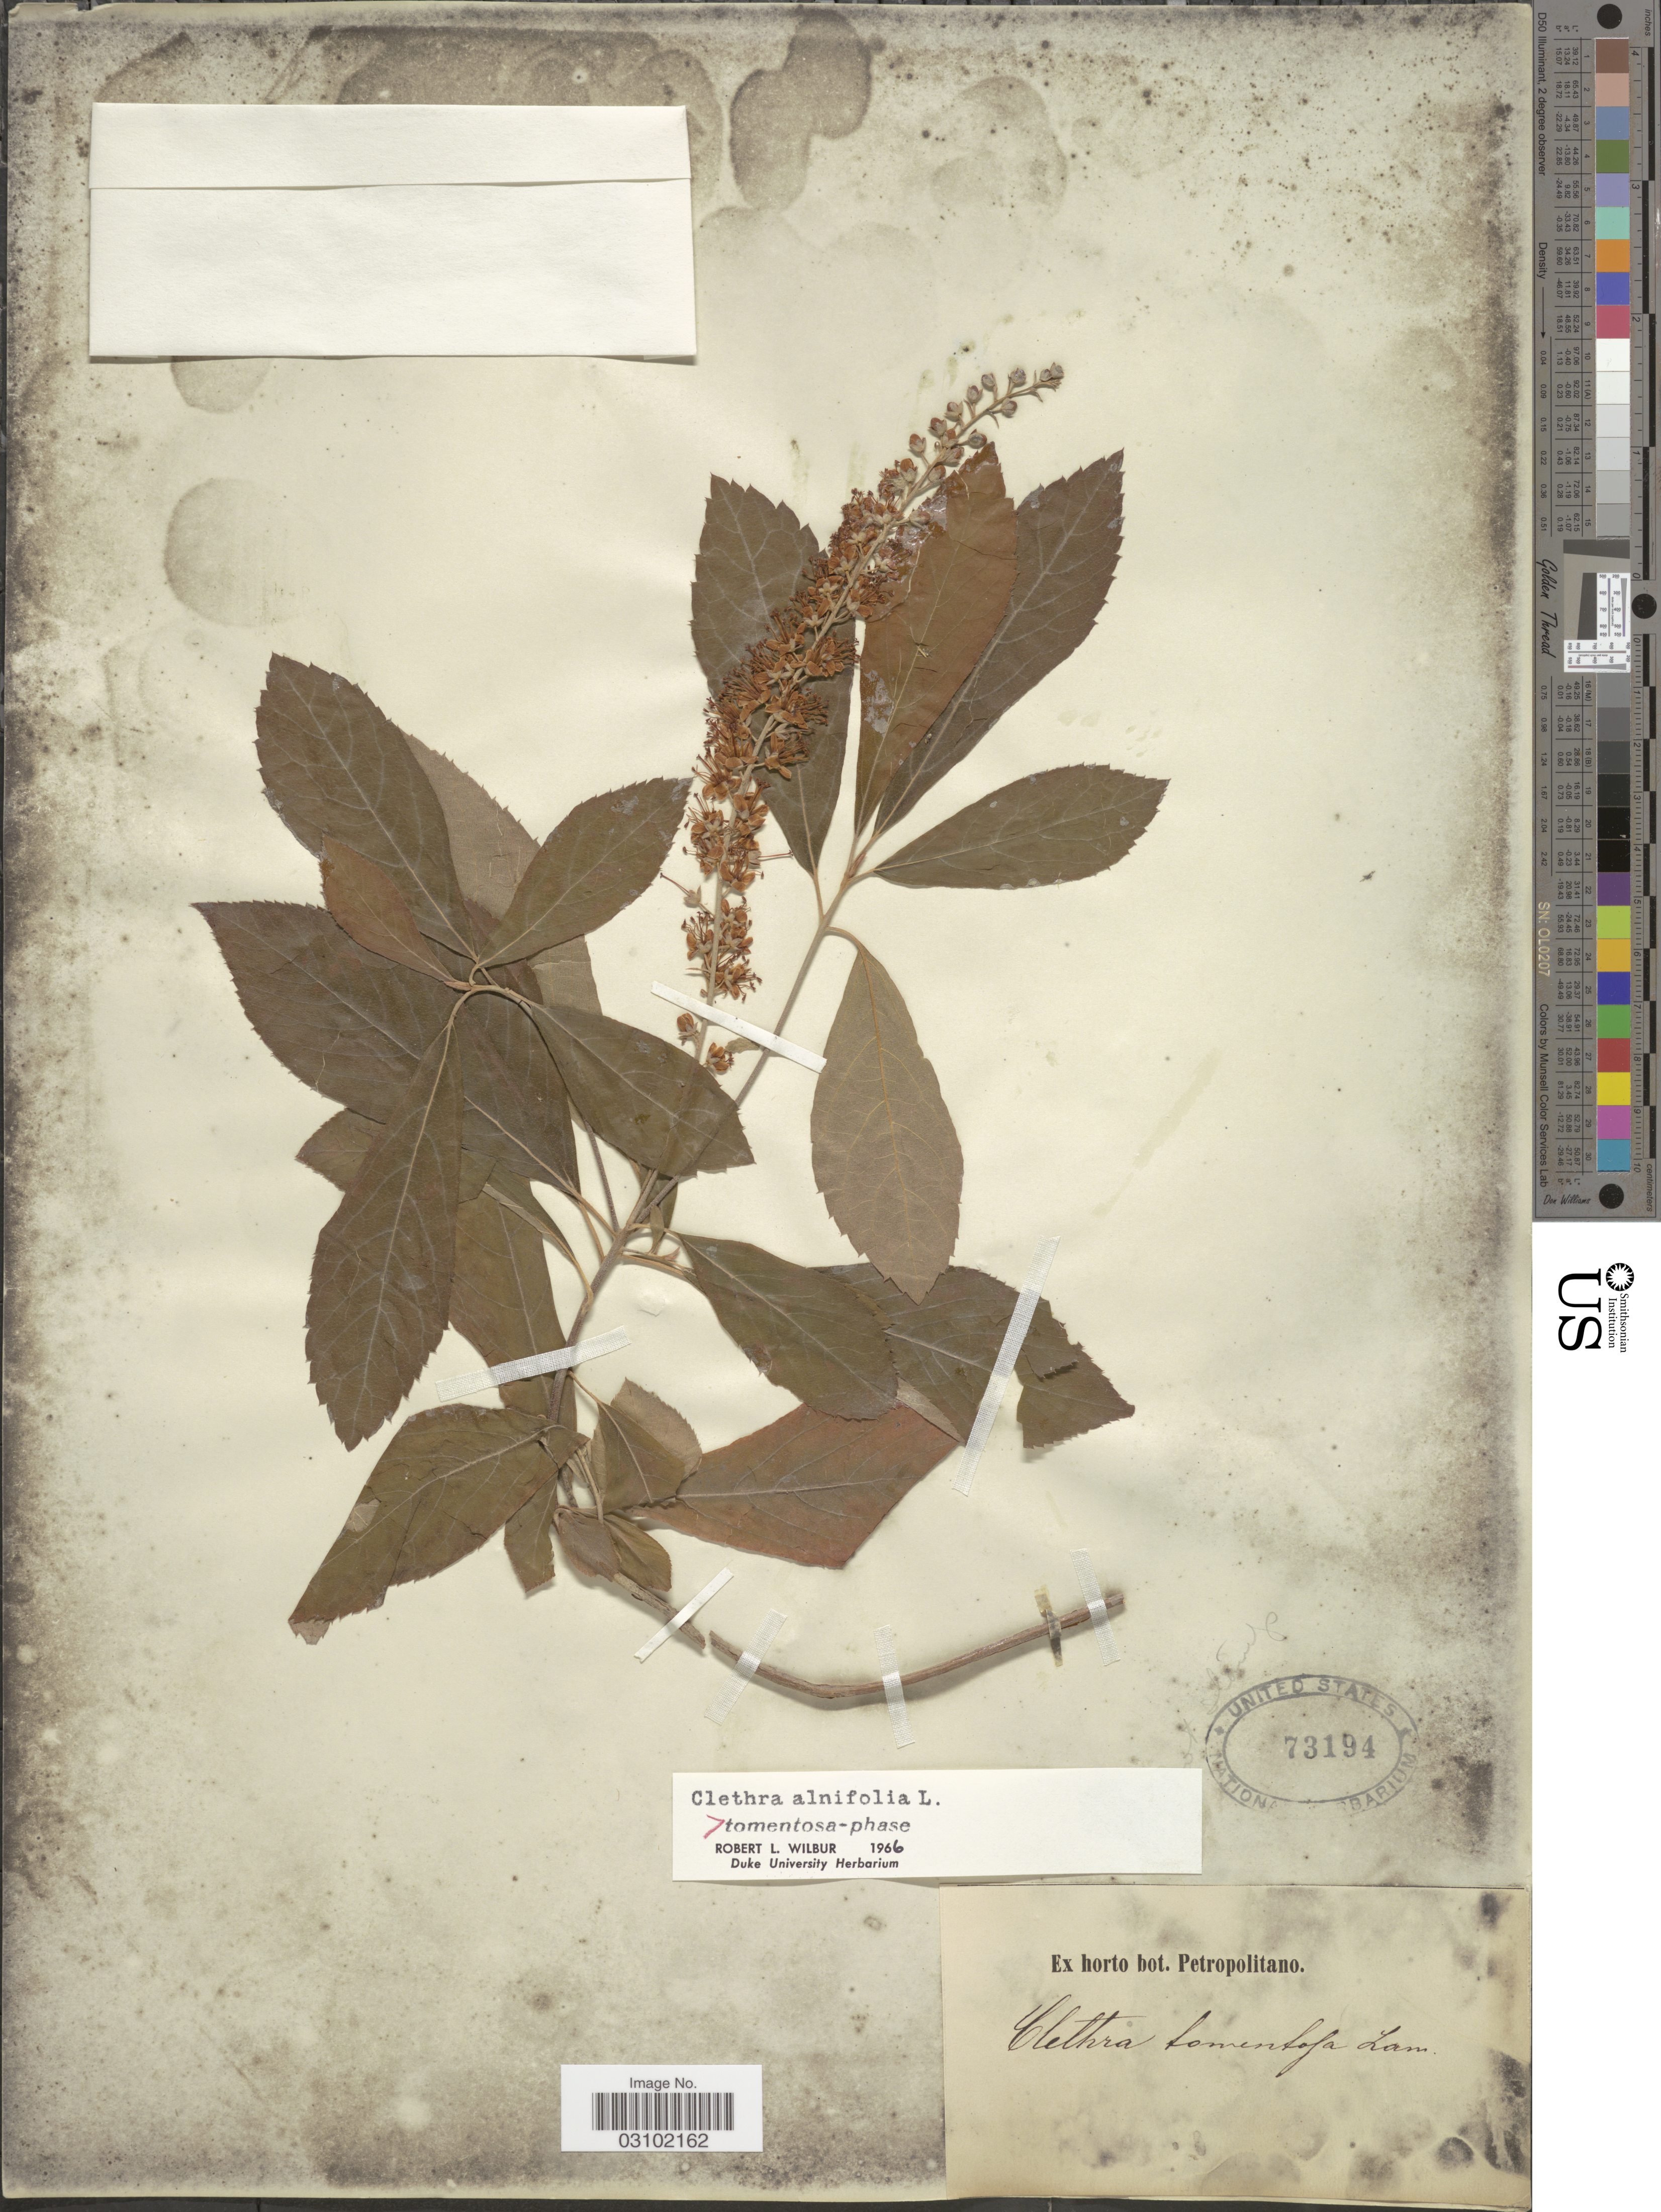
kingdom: Plantae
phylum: Tracheophyta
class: Magnoliopsida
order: Ericales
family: Clethraceae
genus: Clethra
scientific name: Clethra alnifolia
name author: L.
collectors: ex Horto Bot. Petropolitano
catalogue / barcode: US 73194